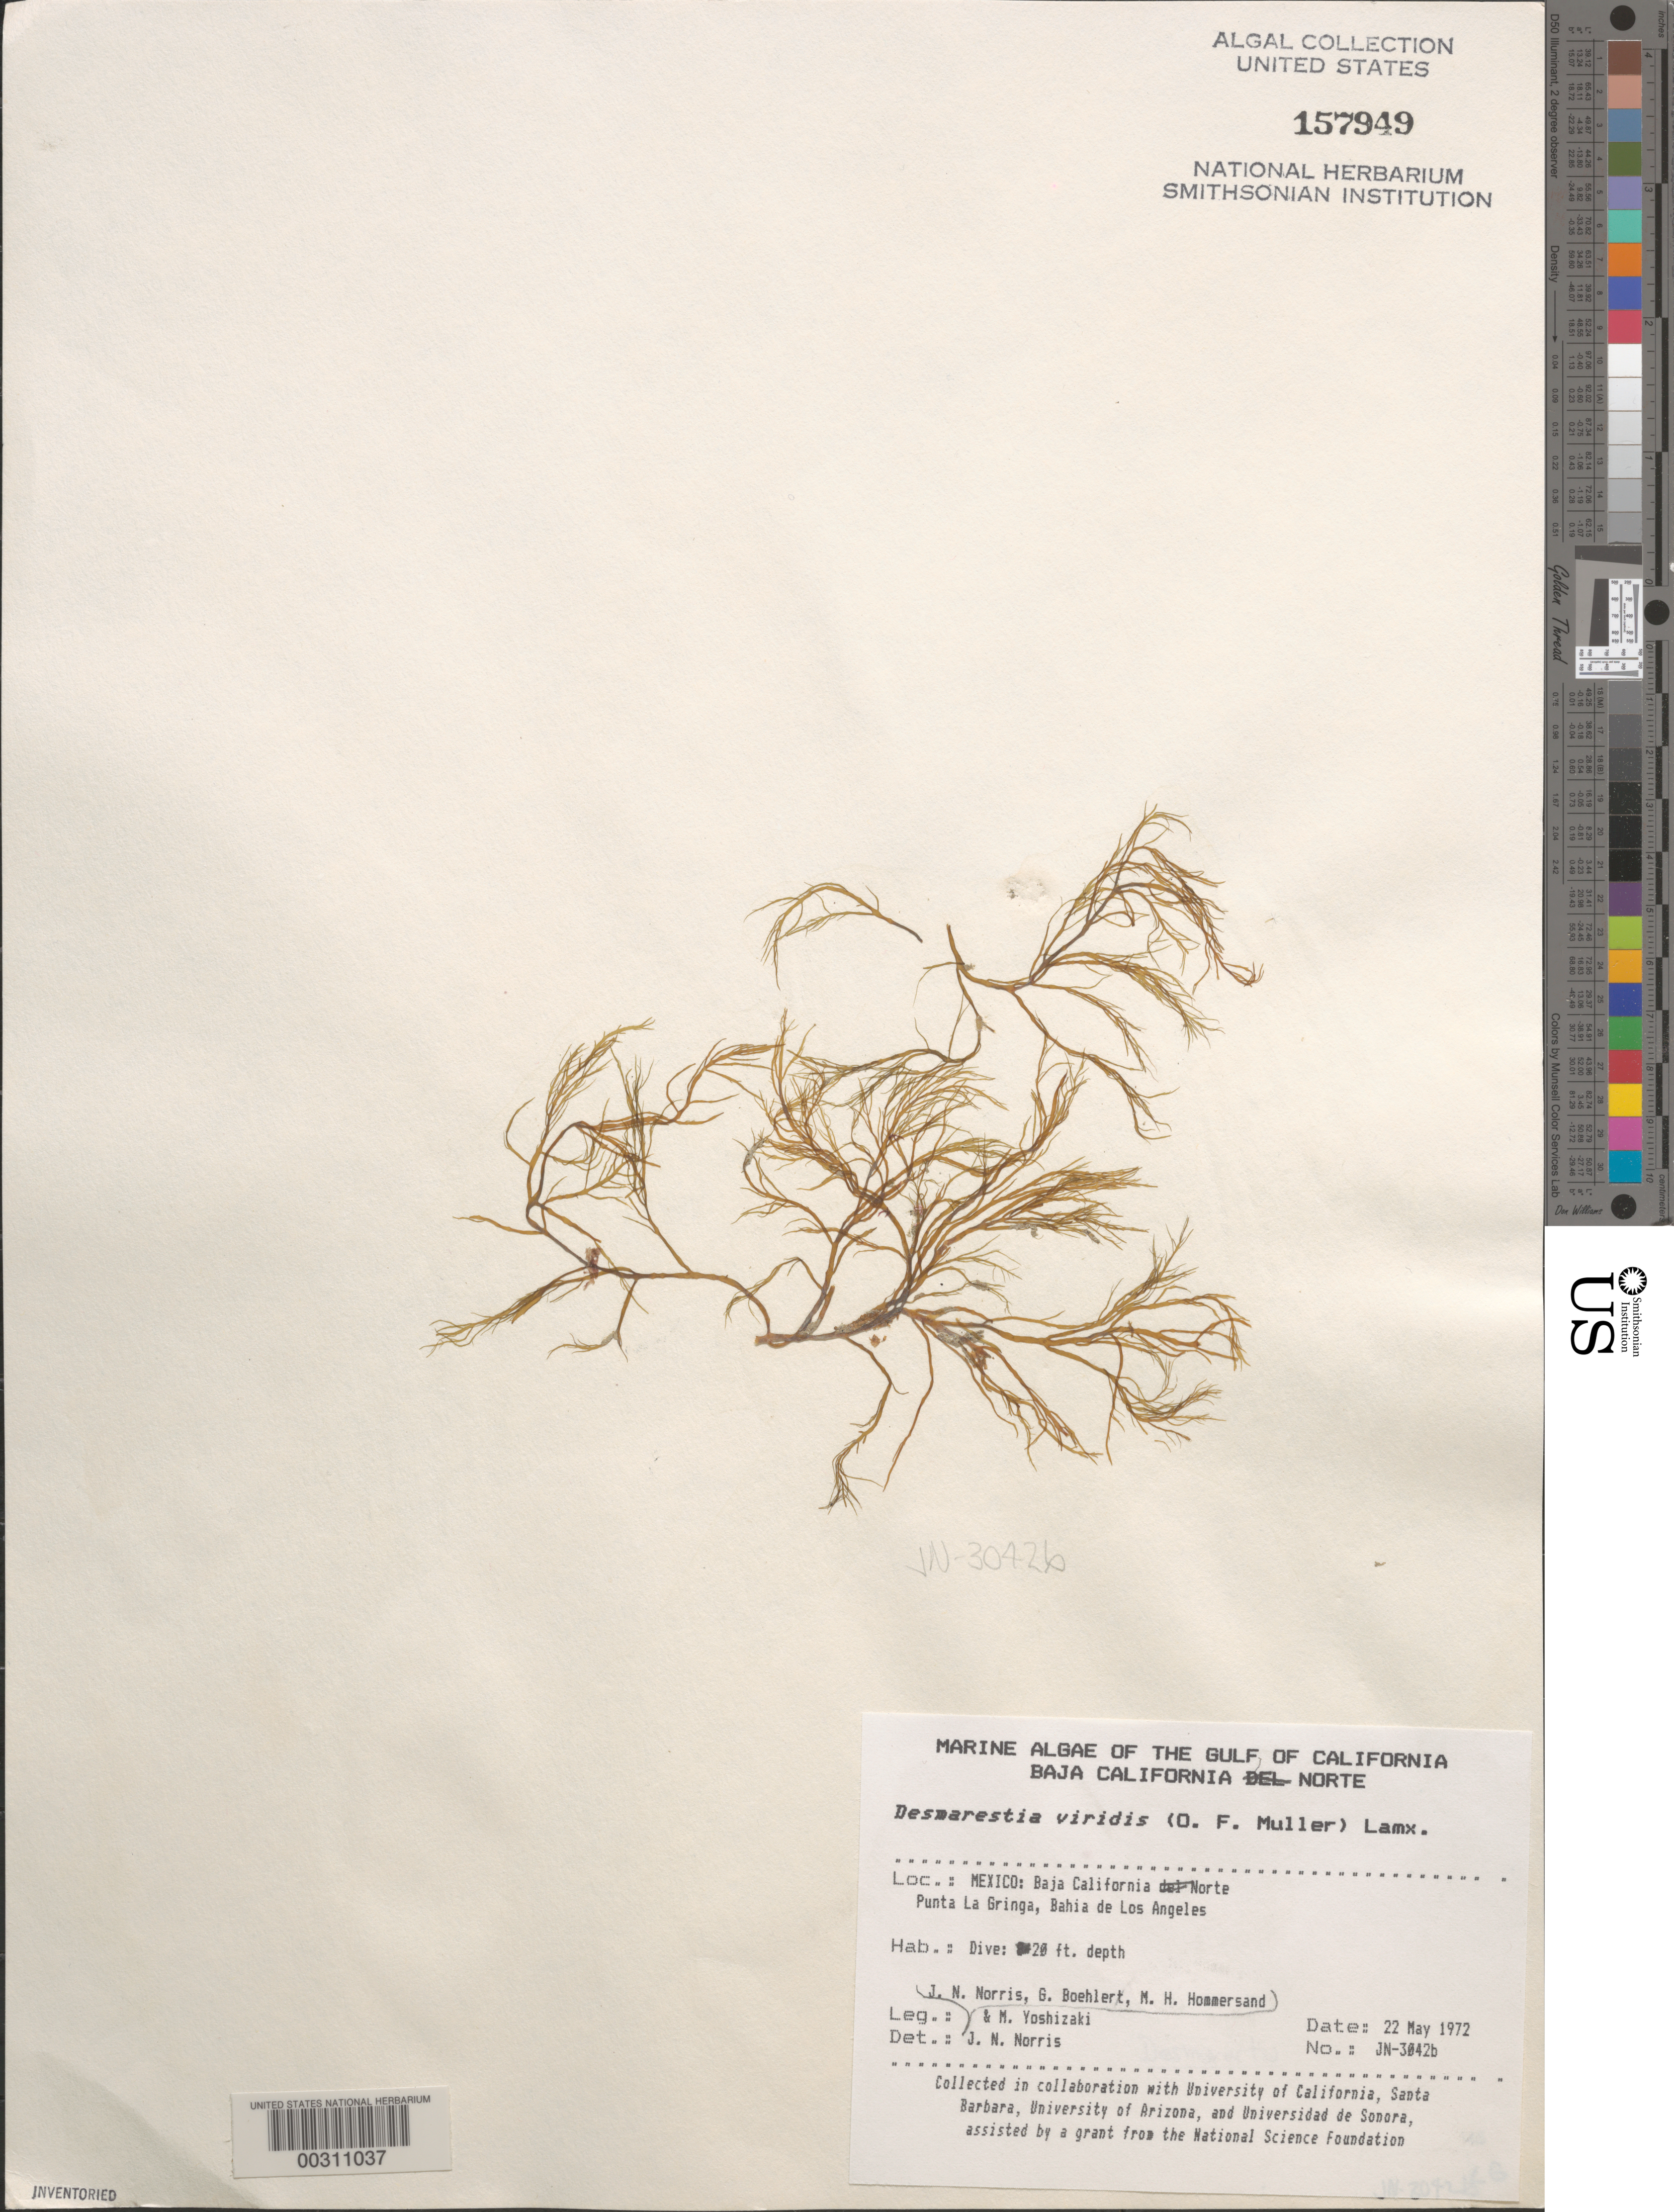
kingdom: Chromista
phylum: Ochrophyta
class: Phaeophyceae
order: Desmarestiales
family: Desmarestiaceae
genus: Desmarestia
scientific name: Desmarestia viridis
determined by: Norris, James N.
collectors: J. N. Norris, G. Boehlert, M. H. Hommersand & M. Yoshizaki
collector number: JN-3042b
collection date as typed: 22 May 1972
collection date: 1972-05-22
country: Mexico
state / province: Baja California Norte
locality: Punta La Gringa, Bahia de Los Angeles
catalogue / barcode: US 157949